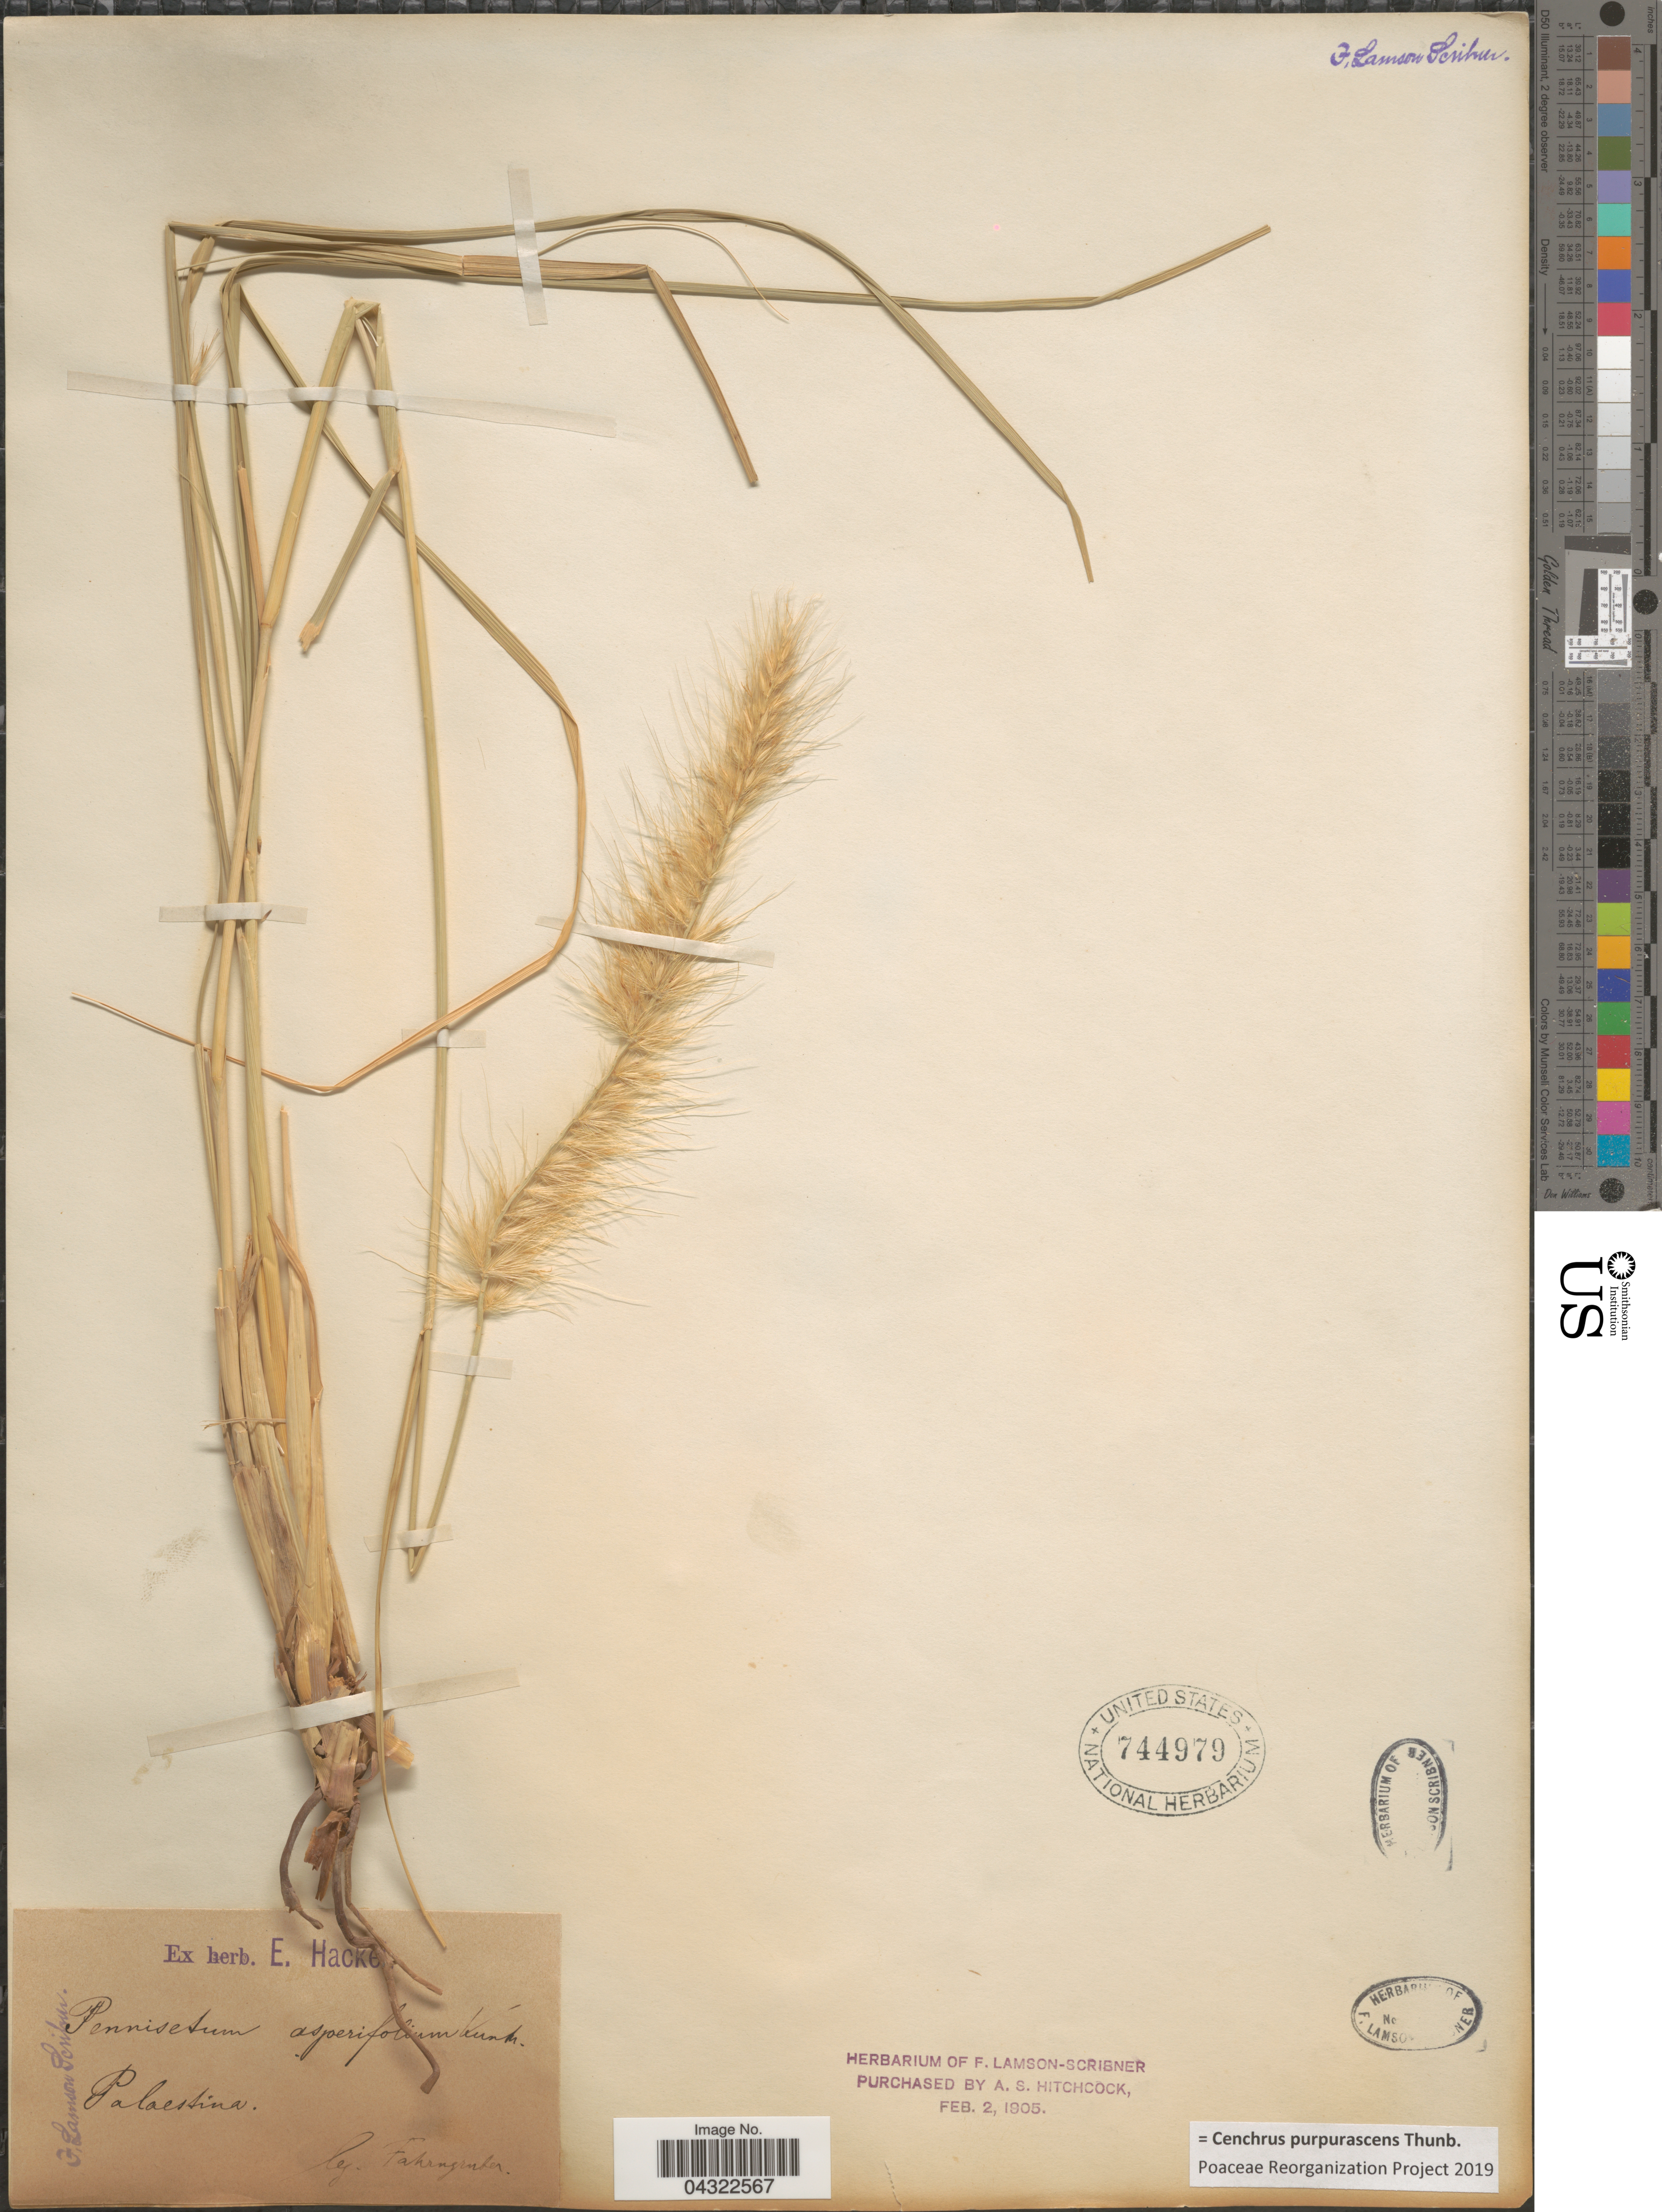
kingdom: Plantae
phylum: Tracheophyta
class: Liliopsida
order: Poales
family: Poaceae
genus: Cenchrus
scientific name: Cenchrus purpurascens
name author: Thunb.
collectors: Fahrngruber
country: Israel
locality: Palaestina.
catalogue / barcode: US 744979